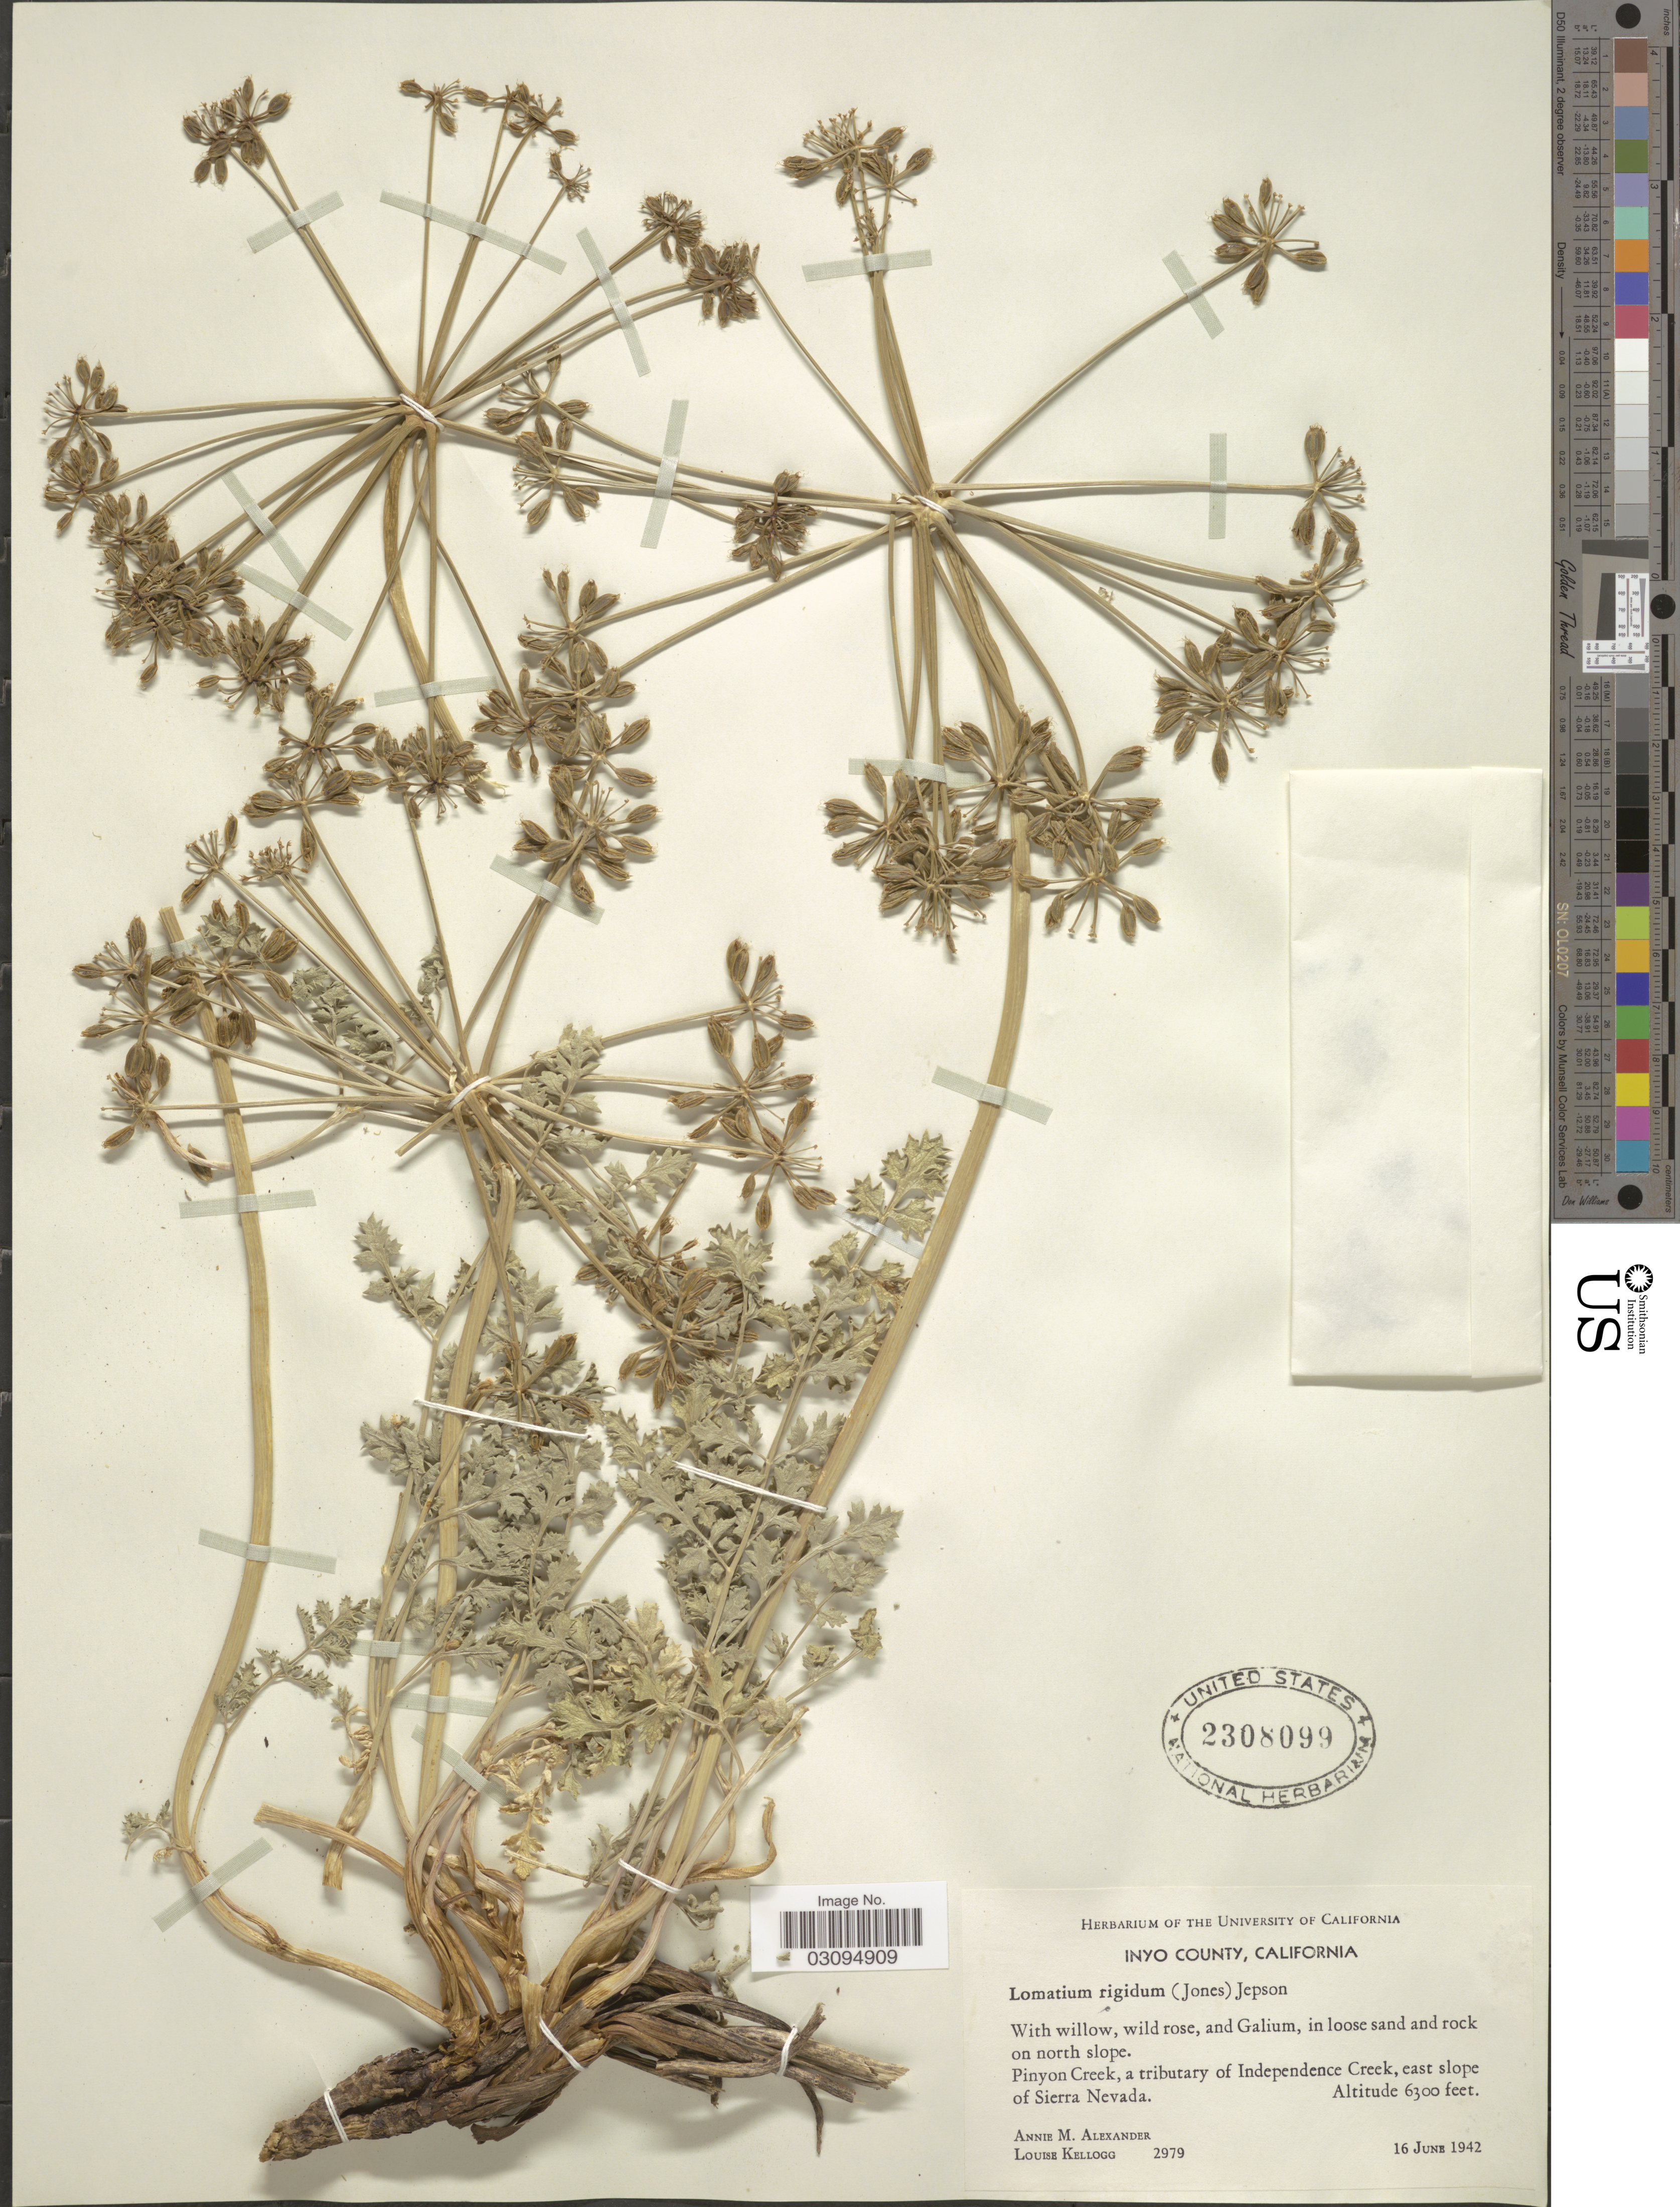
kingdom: Plantae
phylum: Tracheophyta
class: Magnoliopsida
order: Apiales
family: Apiaceae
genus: Lomatium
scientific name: Lomatium rigidum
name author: (M.E. Jones) Jeps.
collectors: A. M. Alexander & L. Kellogg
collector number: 2979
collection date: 1942-06-16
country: United States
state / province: California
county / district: Inyo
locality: Inyo County, Pinyon Creek, a tributary of Independence Creek, east slope of Sierra Nevada.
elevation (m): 1920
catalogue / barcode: US 2308099